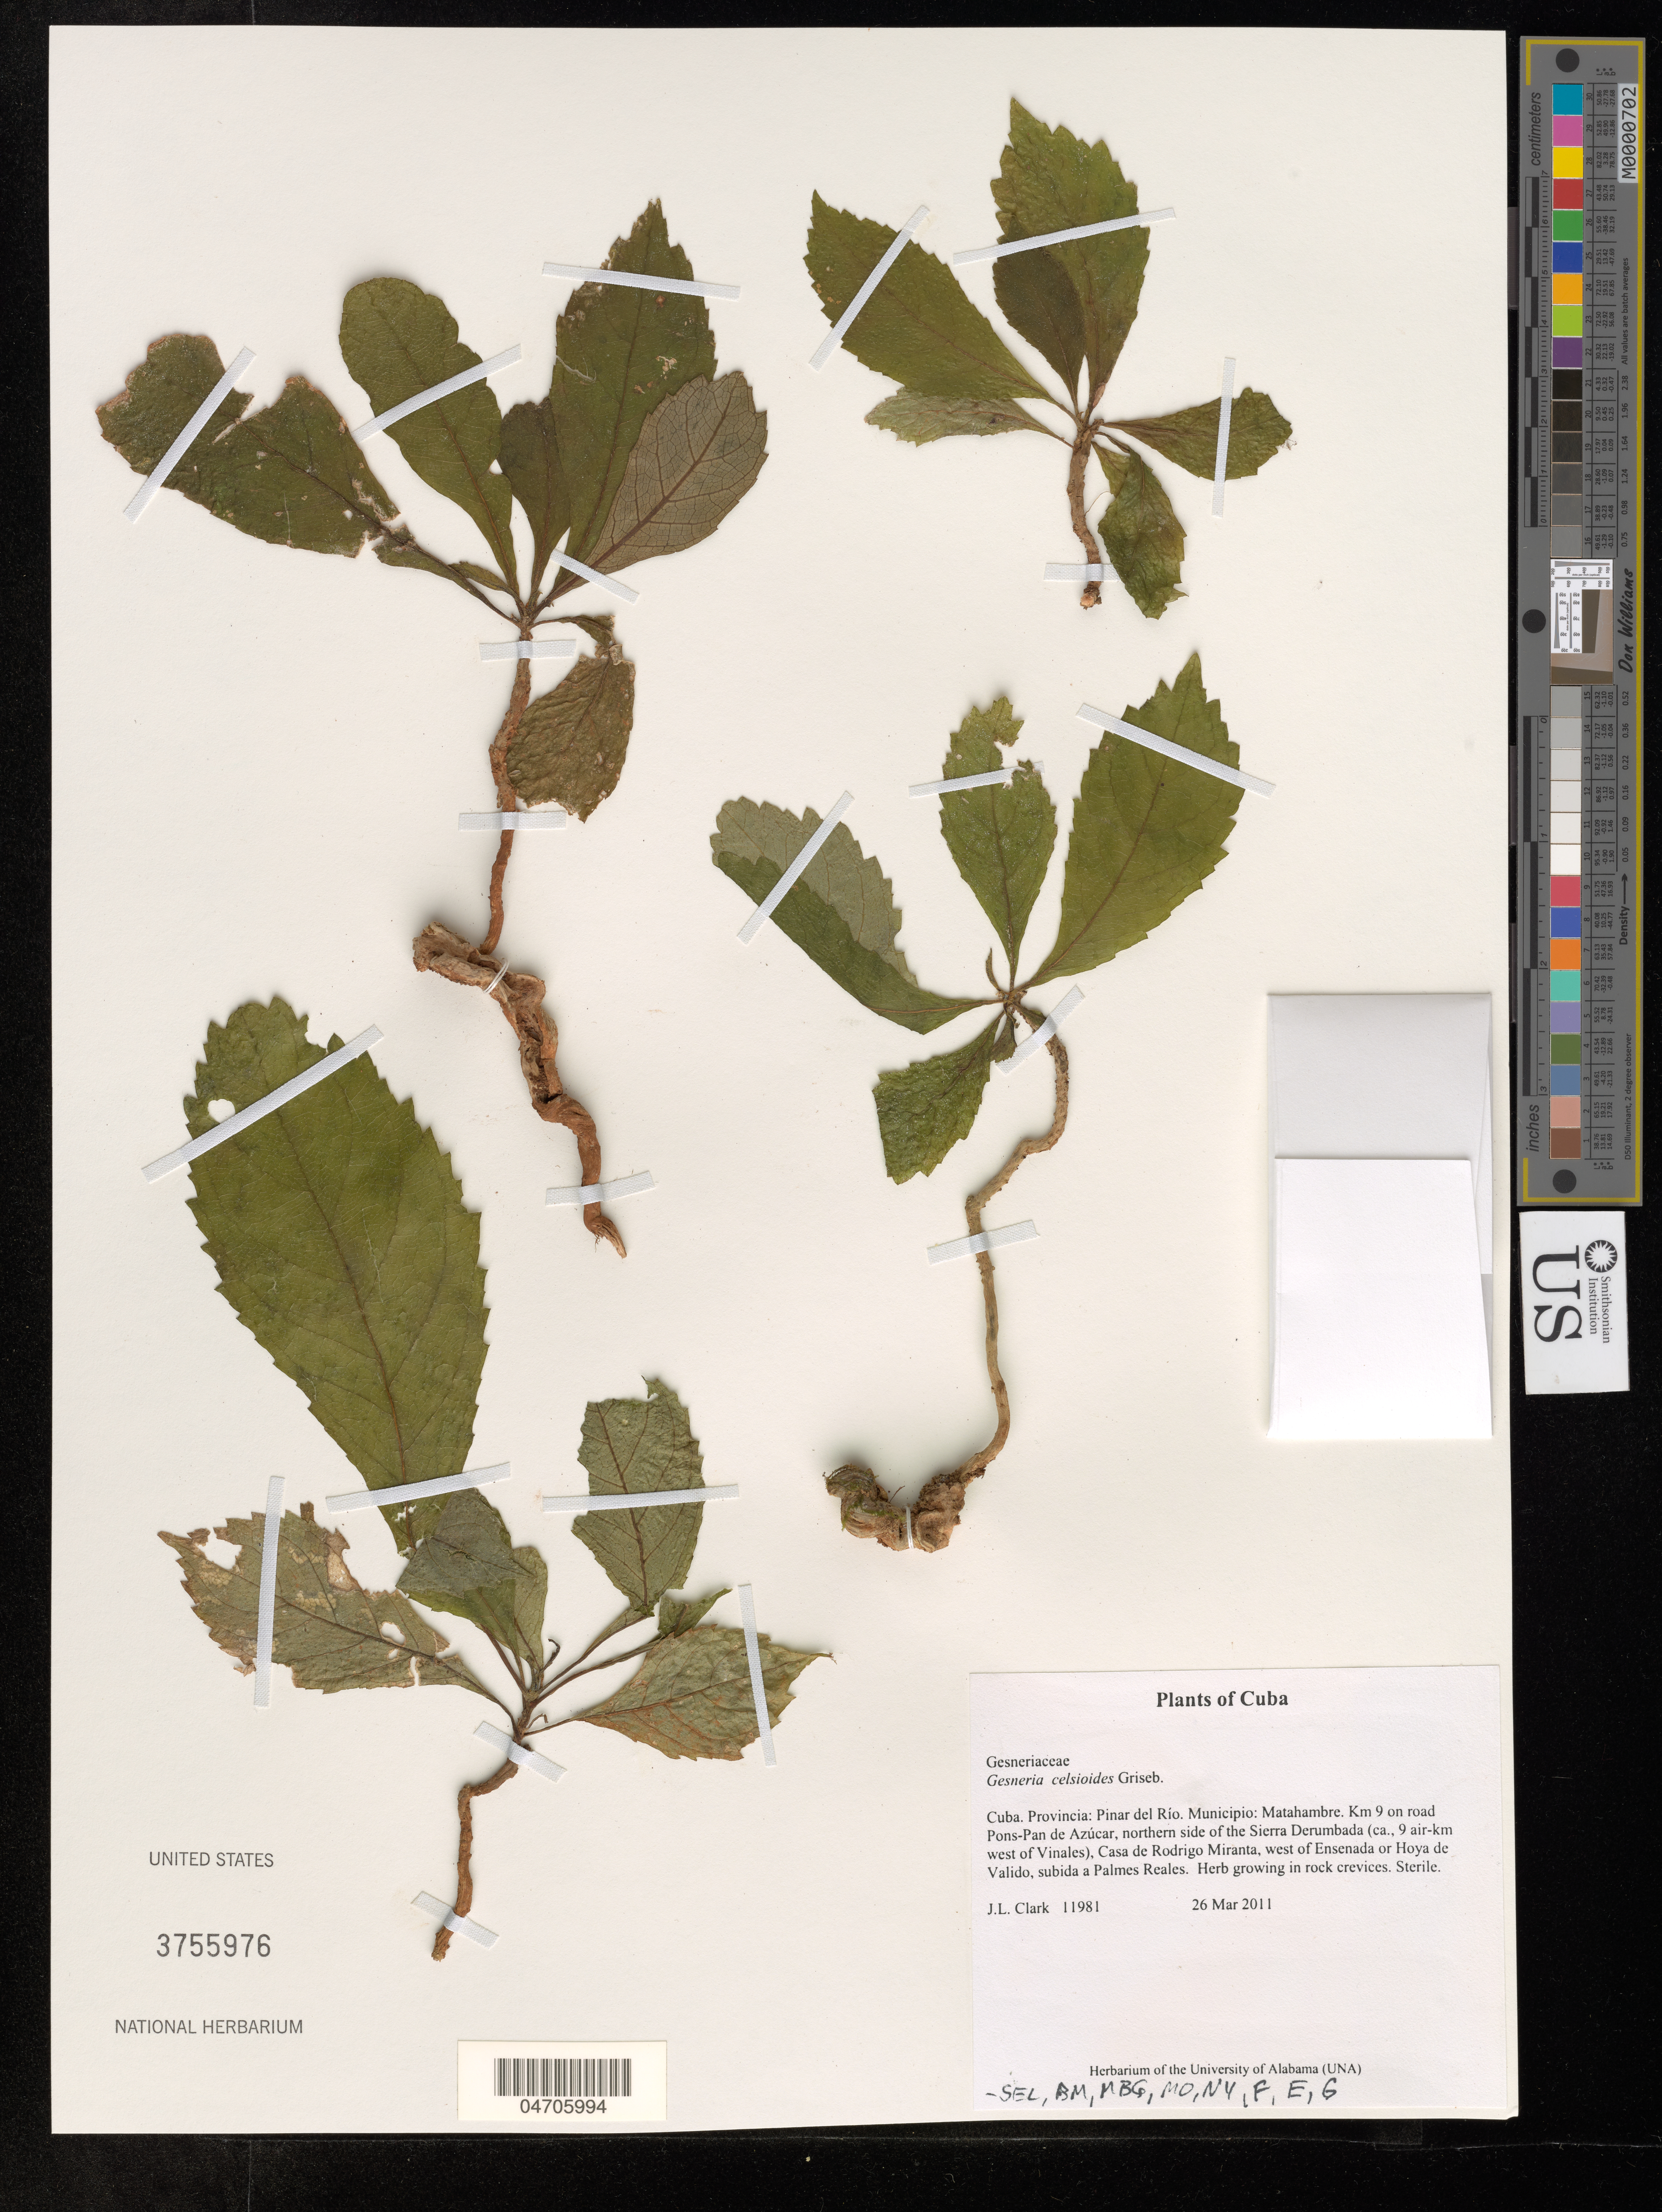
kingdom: Plantae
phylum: Tracheophyta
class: Magnoliopsida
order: Lamiales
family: Gesneriaceae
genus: Gesneria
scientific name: Gesneria celsioides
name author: (Griseb.) Urb.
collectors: J. L. Clark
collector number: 11981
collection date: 2011-03-26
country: Cuba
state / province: Pinar del Río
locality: Municipio: Matahambre. Km 9 on road Pons-Pan de Azúcar, northern side of the Sierra Derumbada (ca., 9 air-km west of Vinales), Casa de Rodrigo Miranta, west of Ensenada or Hoya de Valido, subida a Palmes Reales.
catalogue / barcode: US 3755976